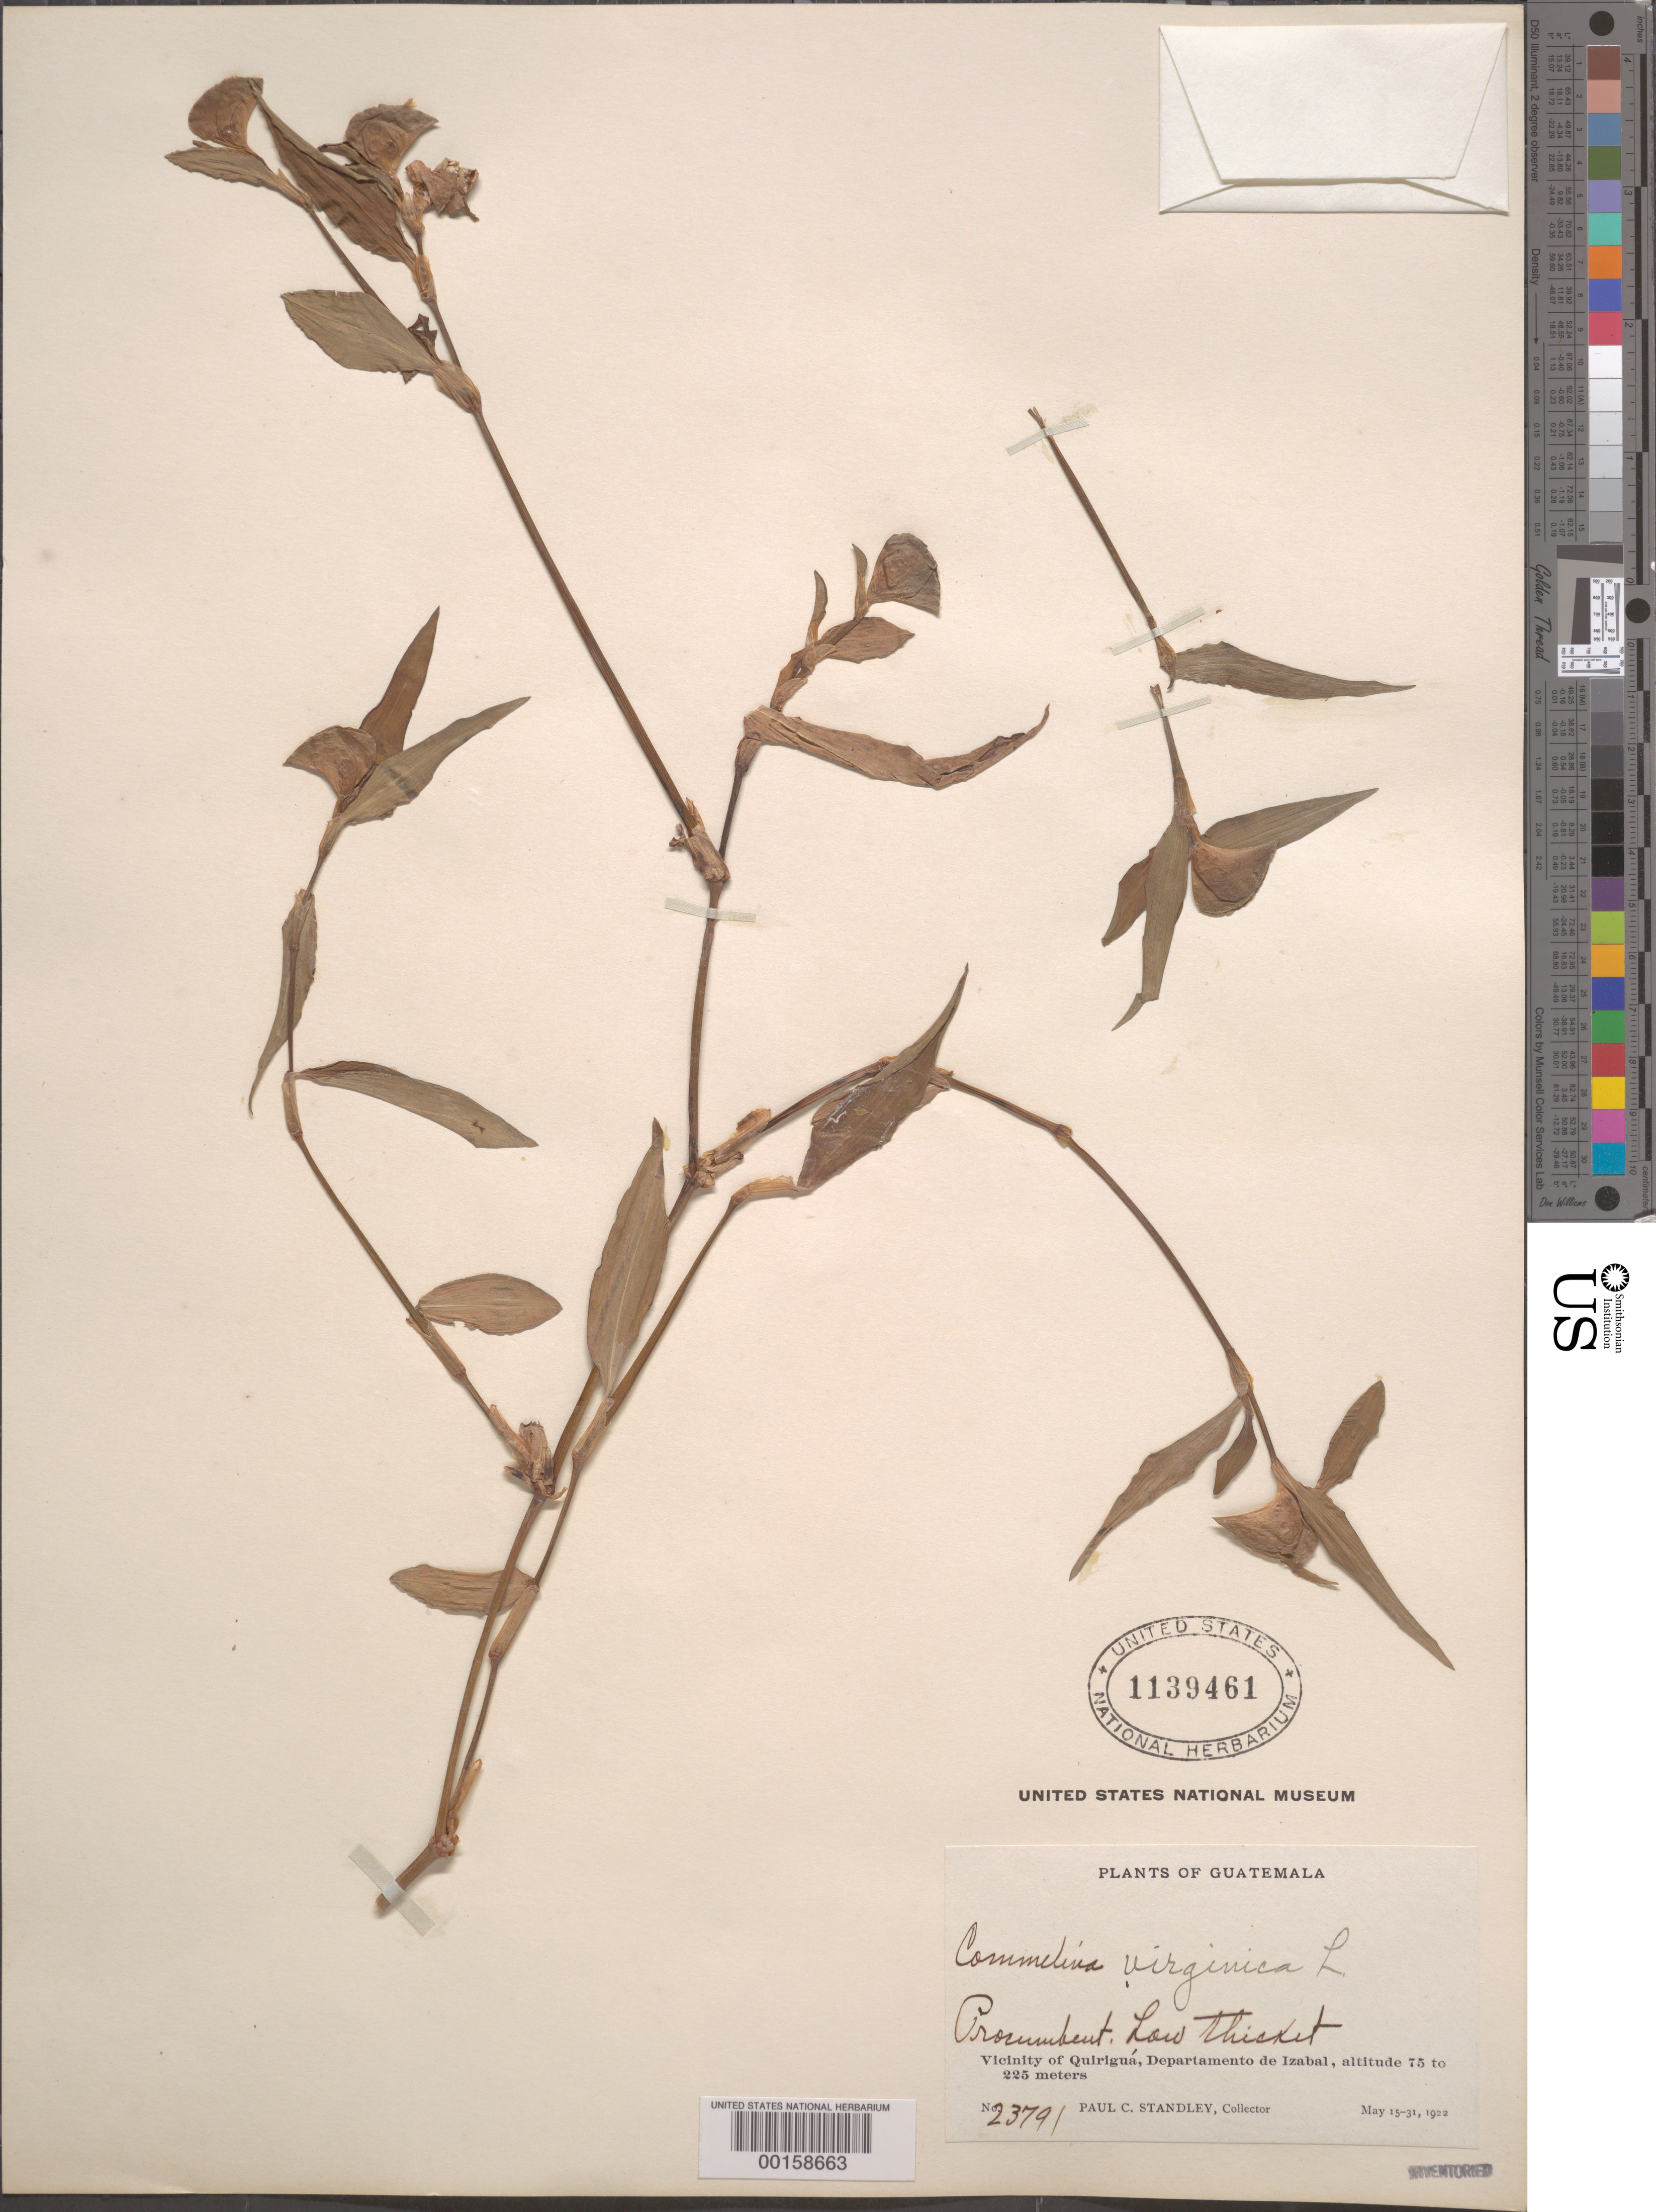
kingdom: Plantae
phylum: Tracheophyta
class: Liliopsida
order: Commelinales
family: Commelinaceae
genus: Commelina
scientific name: Commelina erecta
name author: L.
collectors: P. C. Standley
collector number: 23791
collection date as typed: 15 May 1922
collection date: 1922-05-15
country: Guatemala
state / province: Izabal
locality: Quiriguá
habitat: Low thicket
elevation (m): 75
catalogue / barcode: US 1139461